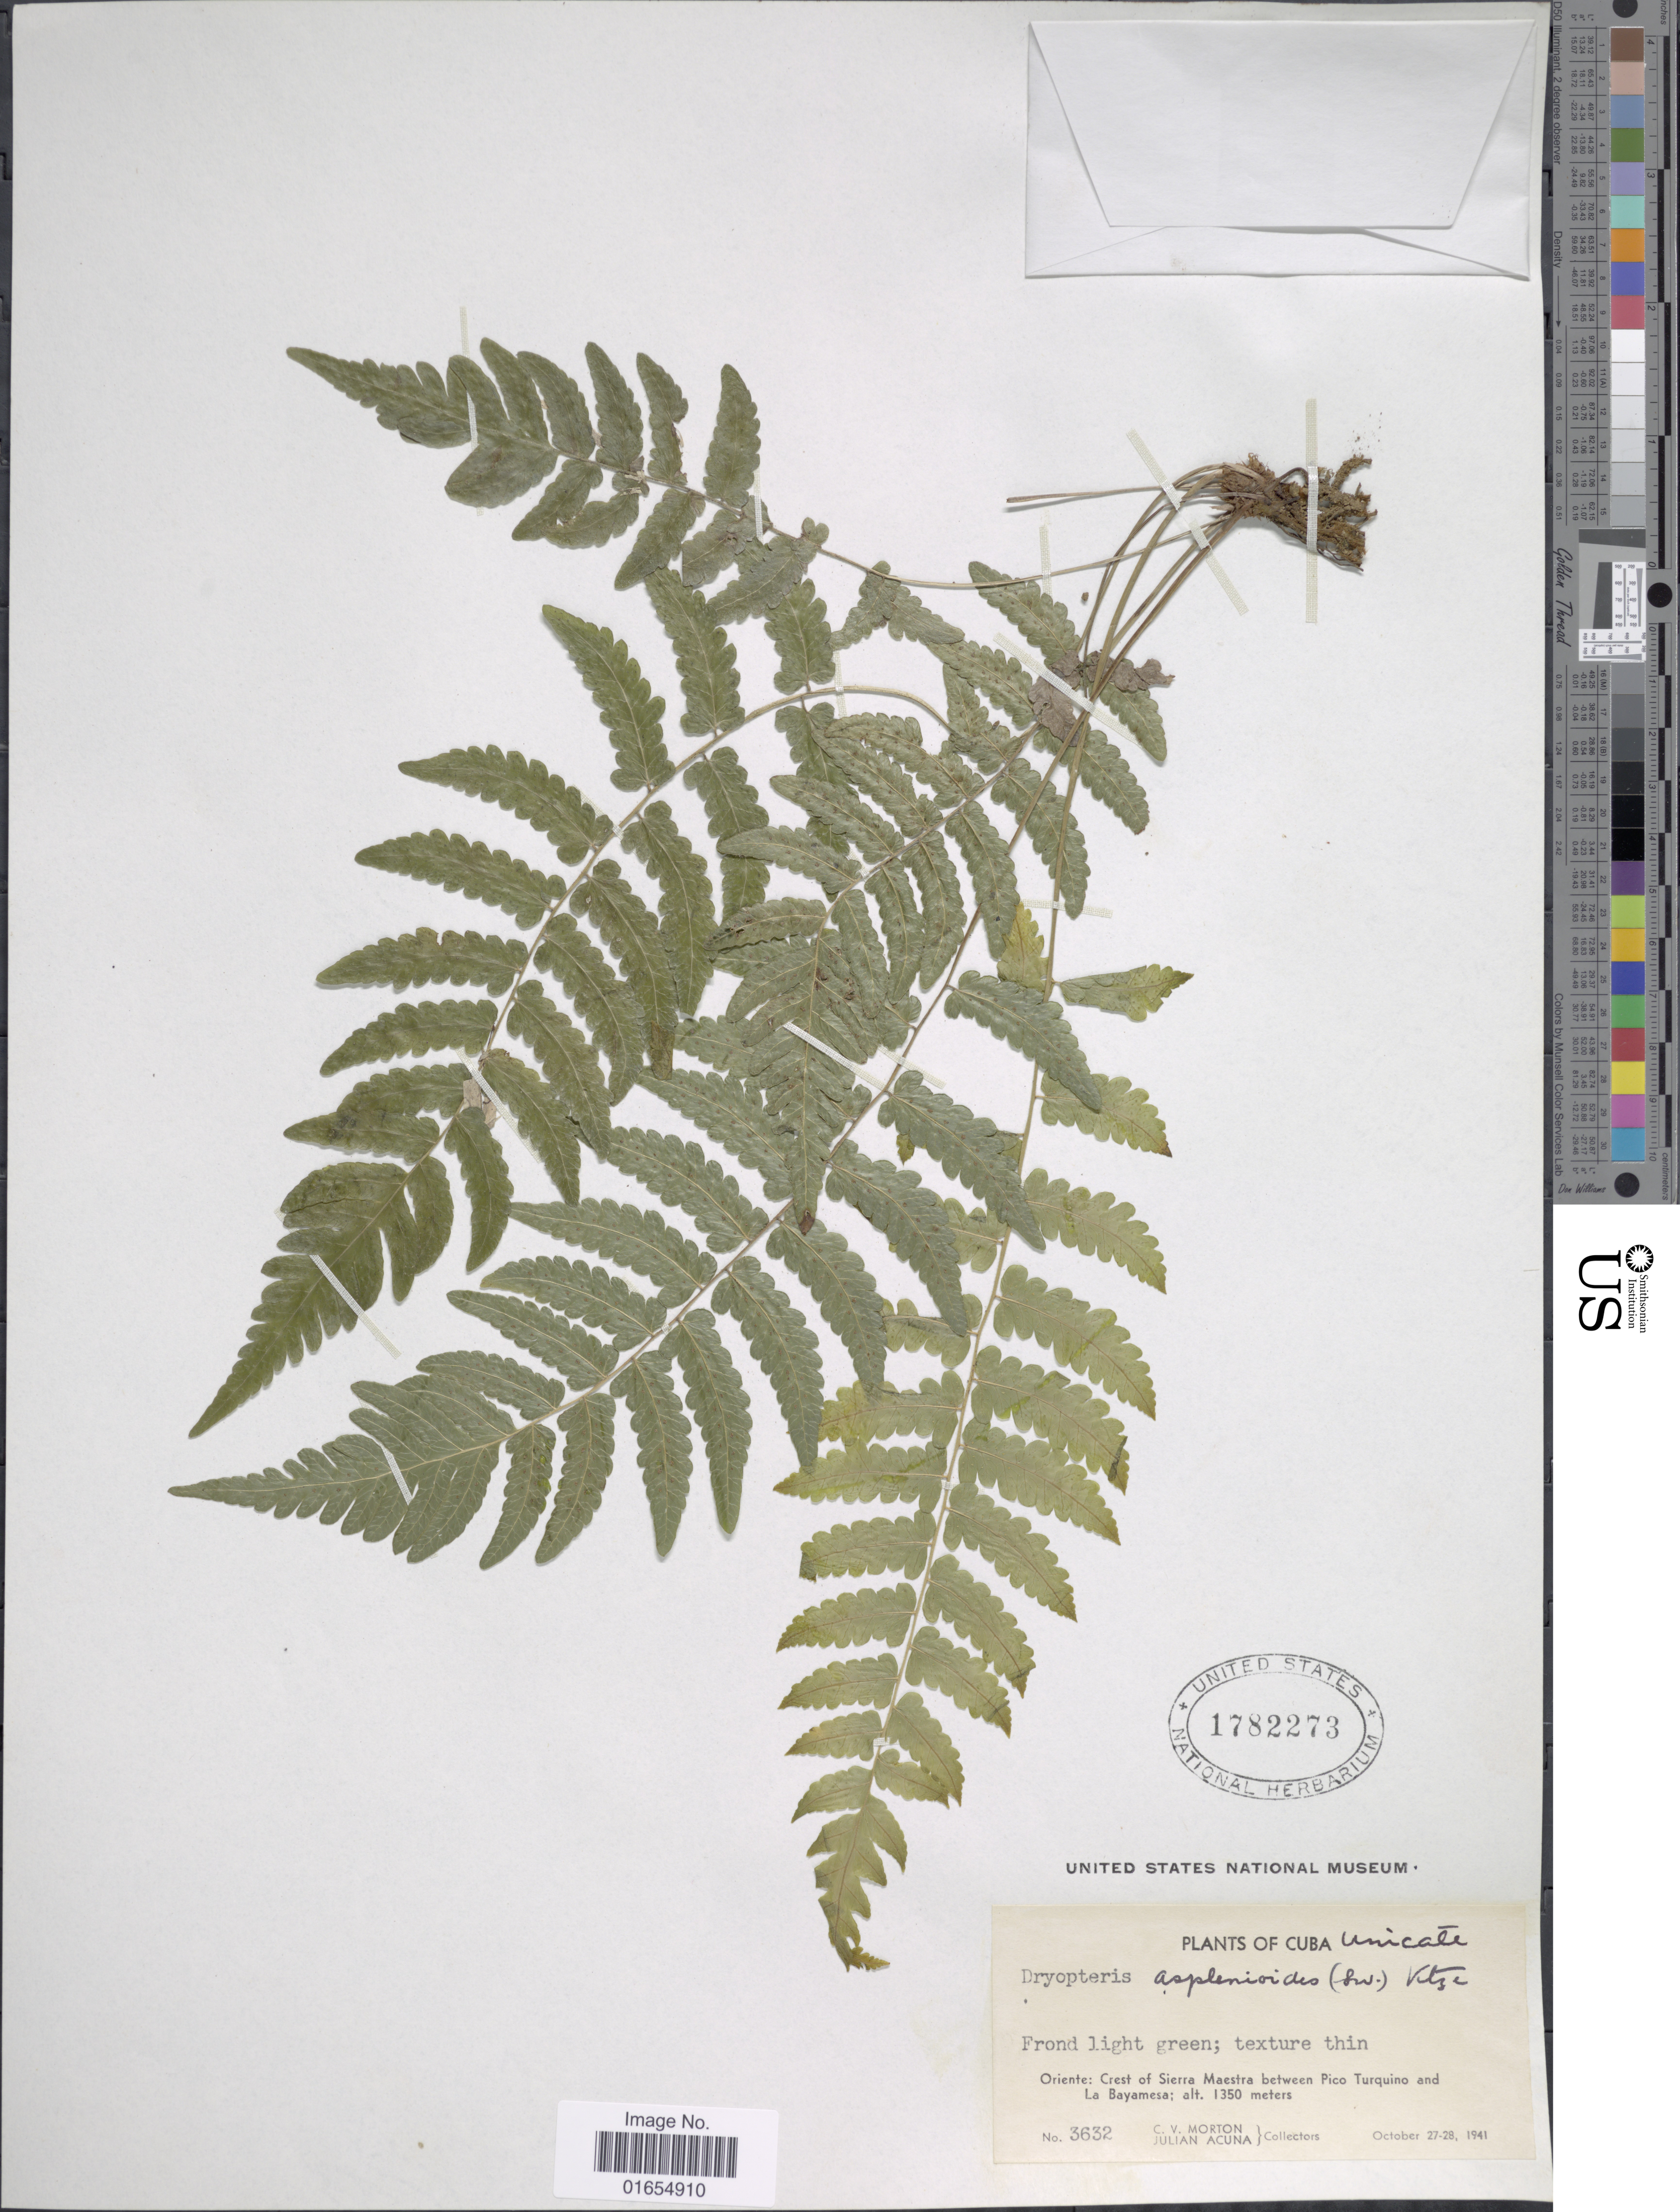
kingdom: Plantae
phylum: Tracheophyta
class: Polypodiopsida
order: Polypodiales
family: Thelypteridaceae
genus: Goniopteris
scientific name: Goniopteris retroflexa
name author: (L.) Pic. Serm.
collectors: C. V. Morton & J. B. Acuña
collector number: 3632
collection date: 1941-10-27/1941-10-28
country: Cuba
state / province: Oriente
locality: Crest of Sierra Maestra between Pico Turquino and La Bayamesa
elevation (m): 1350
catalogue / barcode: US 1782273